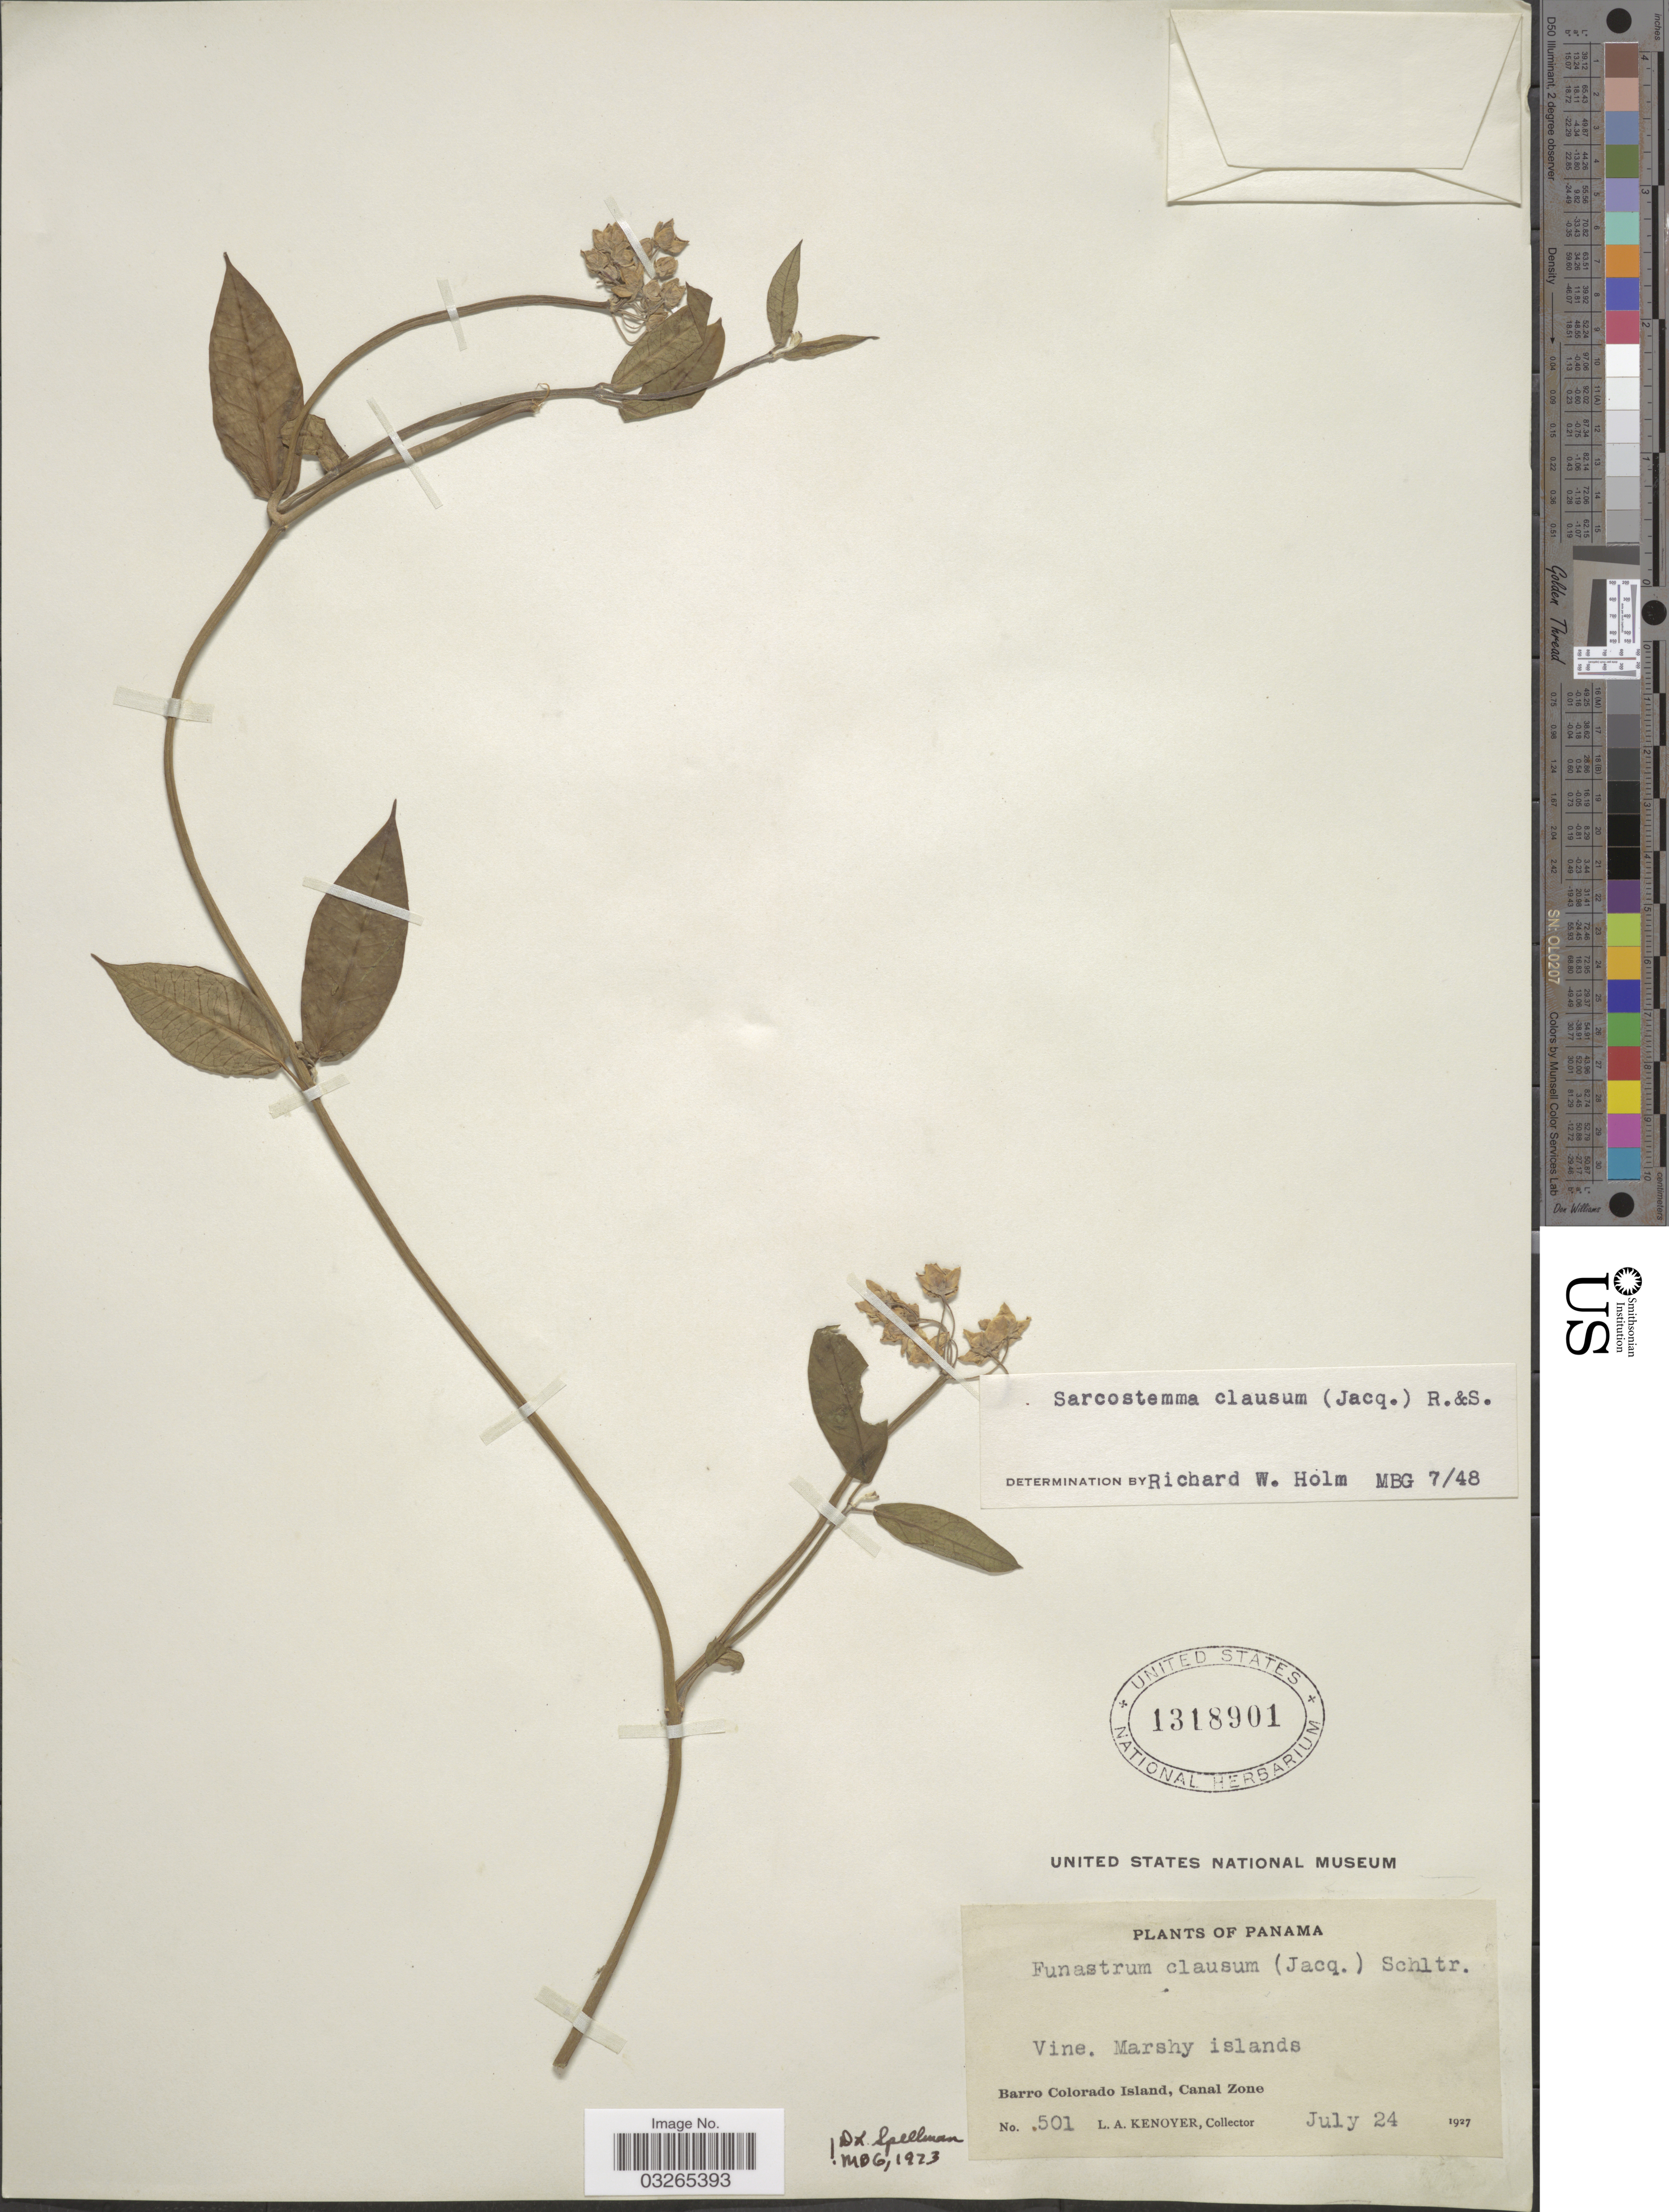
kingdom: Plantae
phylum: Tracheophyta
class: Magnoliopsida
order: Gentianales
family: Apocynaceae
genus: Sarcostemma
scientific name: Sarcostemma clausum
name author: (Jacq.) Schult.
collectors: L. Kenover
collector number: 501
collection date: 1927-07-24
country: Panama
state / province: Panamá Oeste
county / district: Canal Zone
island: Barro Colorado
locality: Barro Colorado Island, Canal Zone.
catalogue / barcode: US 1318901